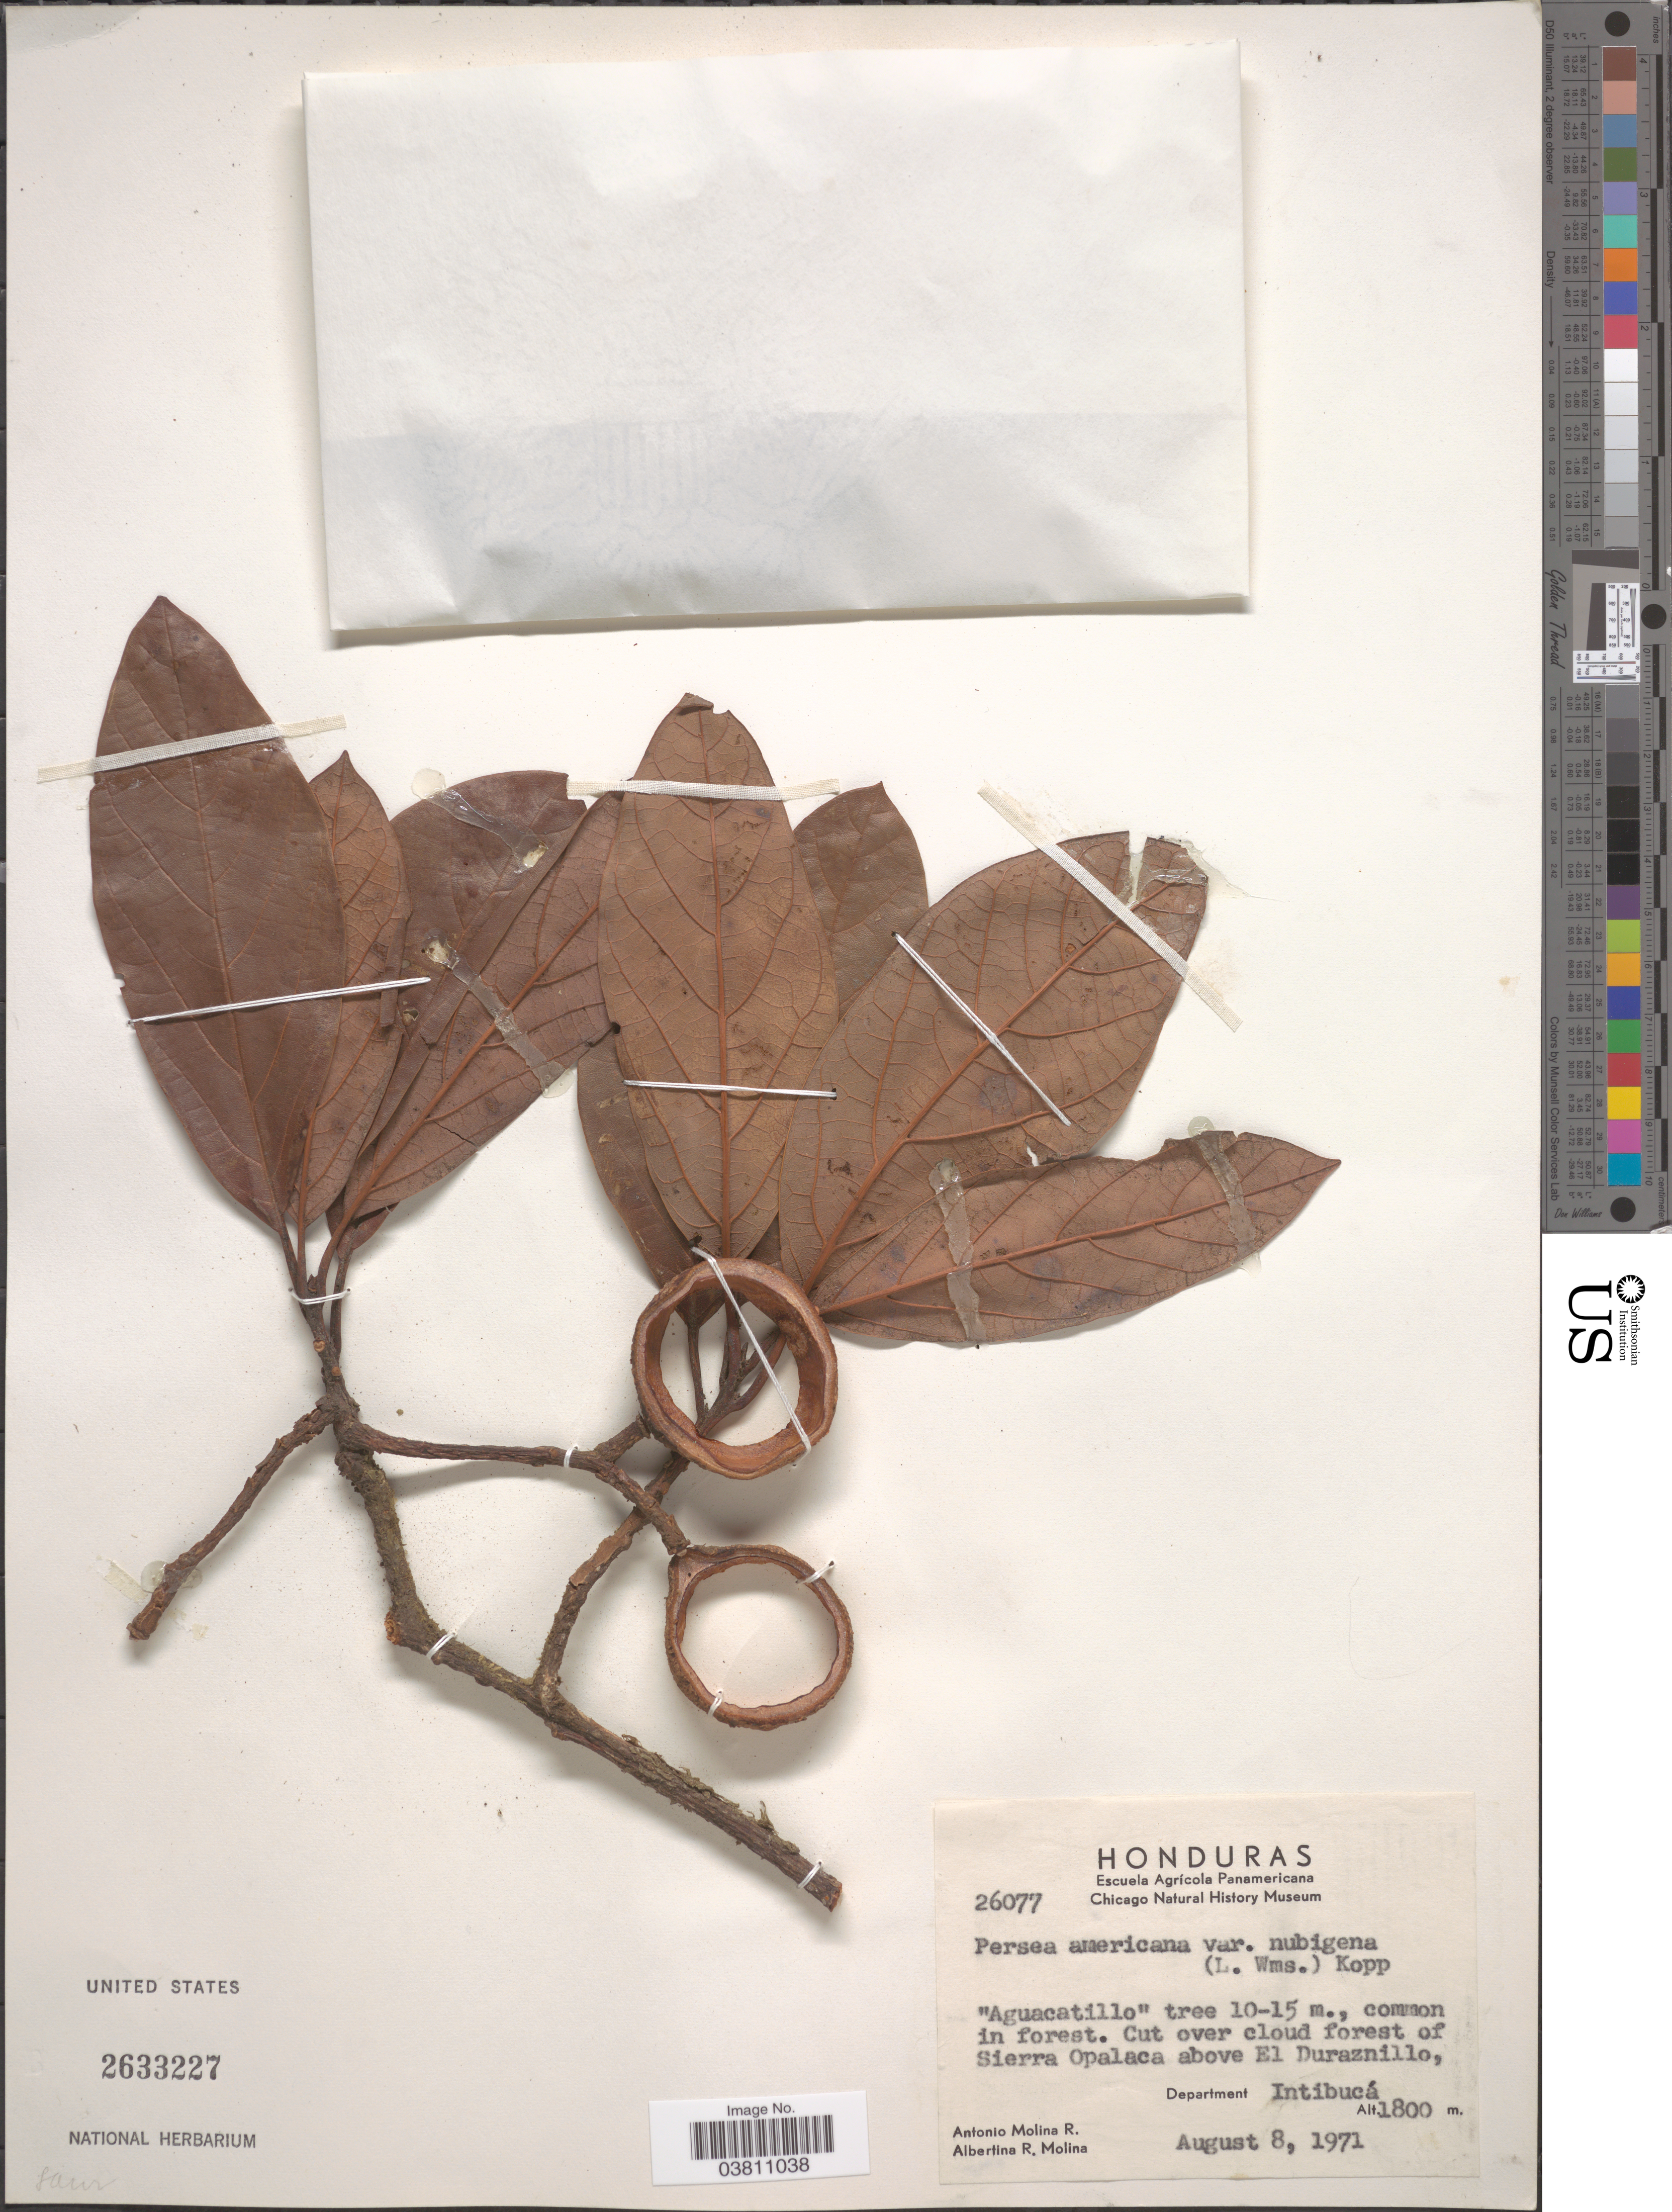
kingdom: Plantae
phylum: Tracheophyta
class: Magnoliopsida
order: Laurales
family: Lauraceae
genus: Persea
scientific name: Persea americana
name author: Mill.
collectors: A. Molina R. & A. R. Molina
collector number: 26077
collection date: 1971-08-08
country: Honduras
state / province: Intibuca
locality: Cut over cloud forest of Sierra Opalaca above El Duraznillo, Department Intibucá.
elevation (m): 1800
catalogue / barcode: US 2633227